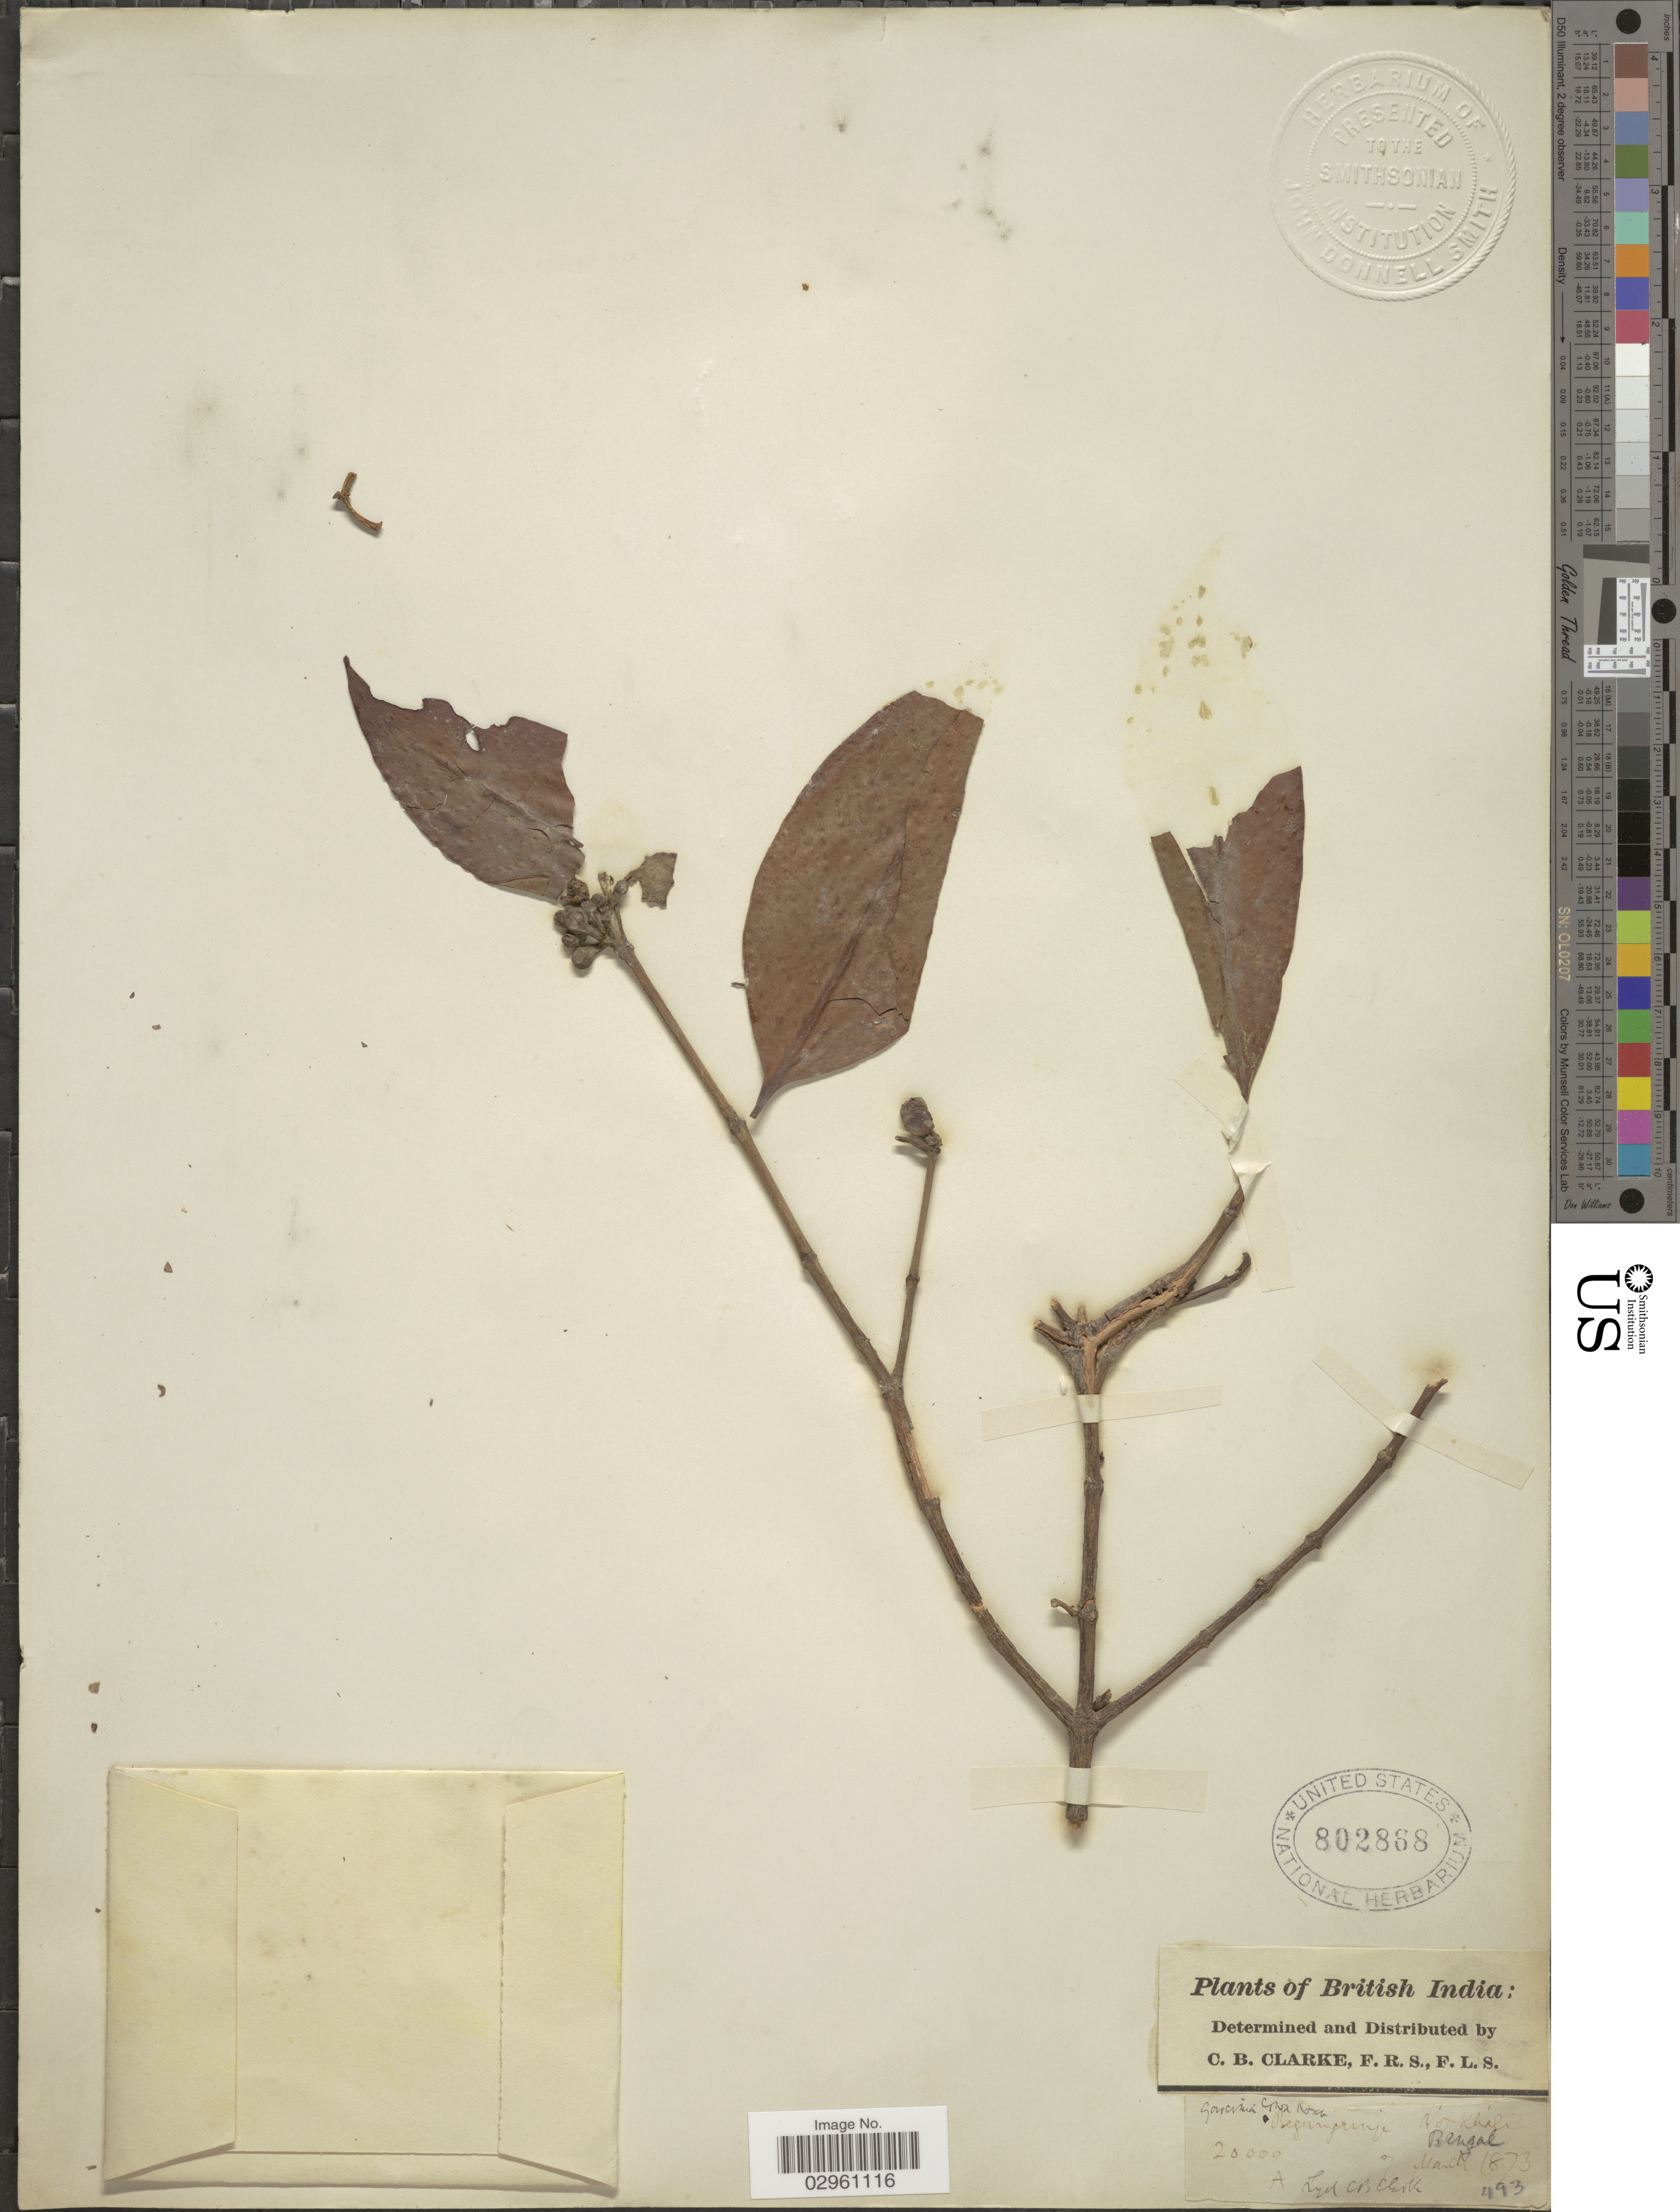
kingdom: Plantae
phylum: Tracheophyta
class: Magnoliopsida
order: Malpighiales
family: Clusiaceae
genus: Garcinia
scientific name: Garcinia cowa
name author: Roxb. ex Choisy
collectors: C. B. Clarke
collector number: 20000A?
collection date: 1873-03-07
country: Bangladesh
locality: British India. Bengal. Noakhali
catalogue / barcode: US 802868